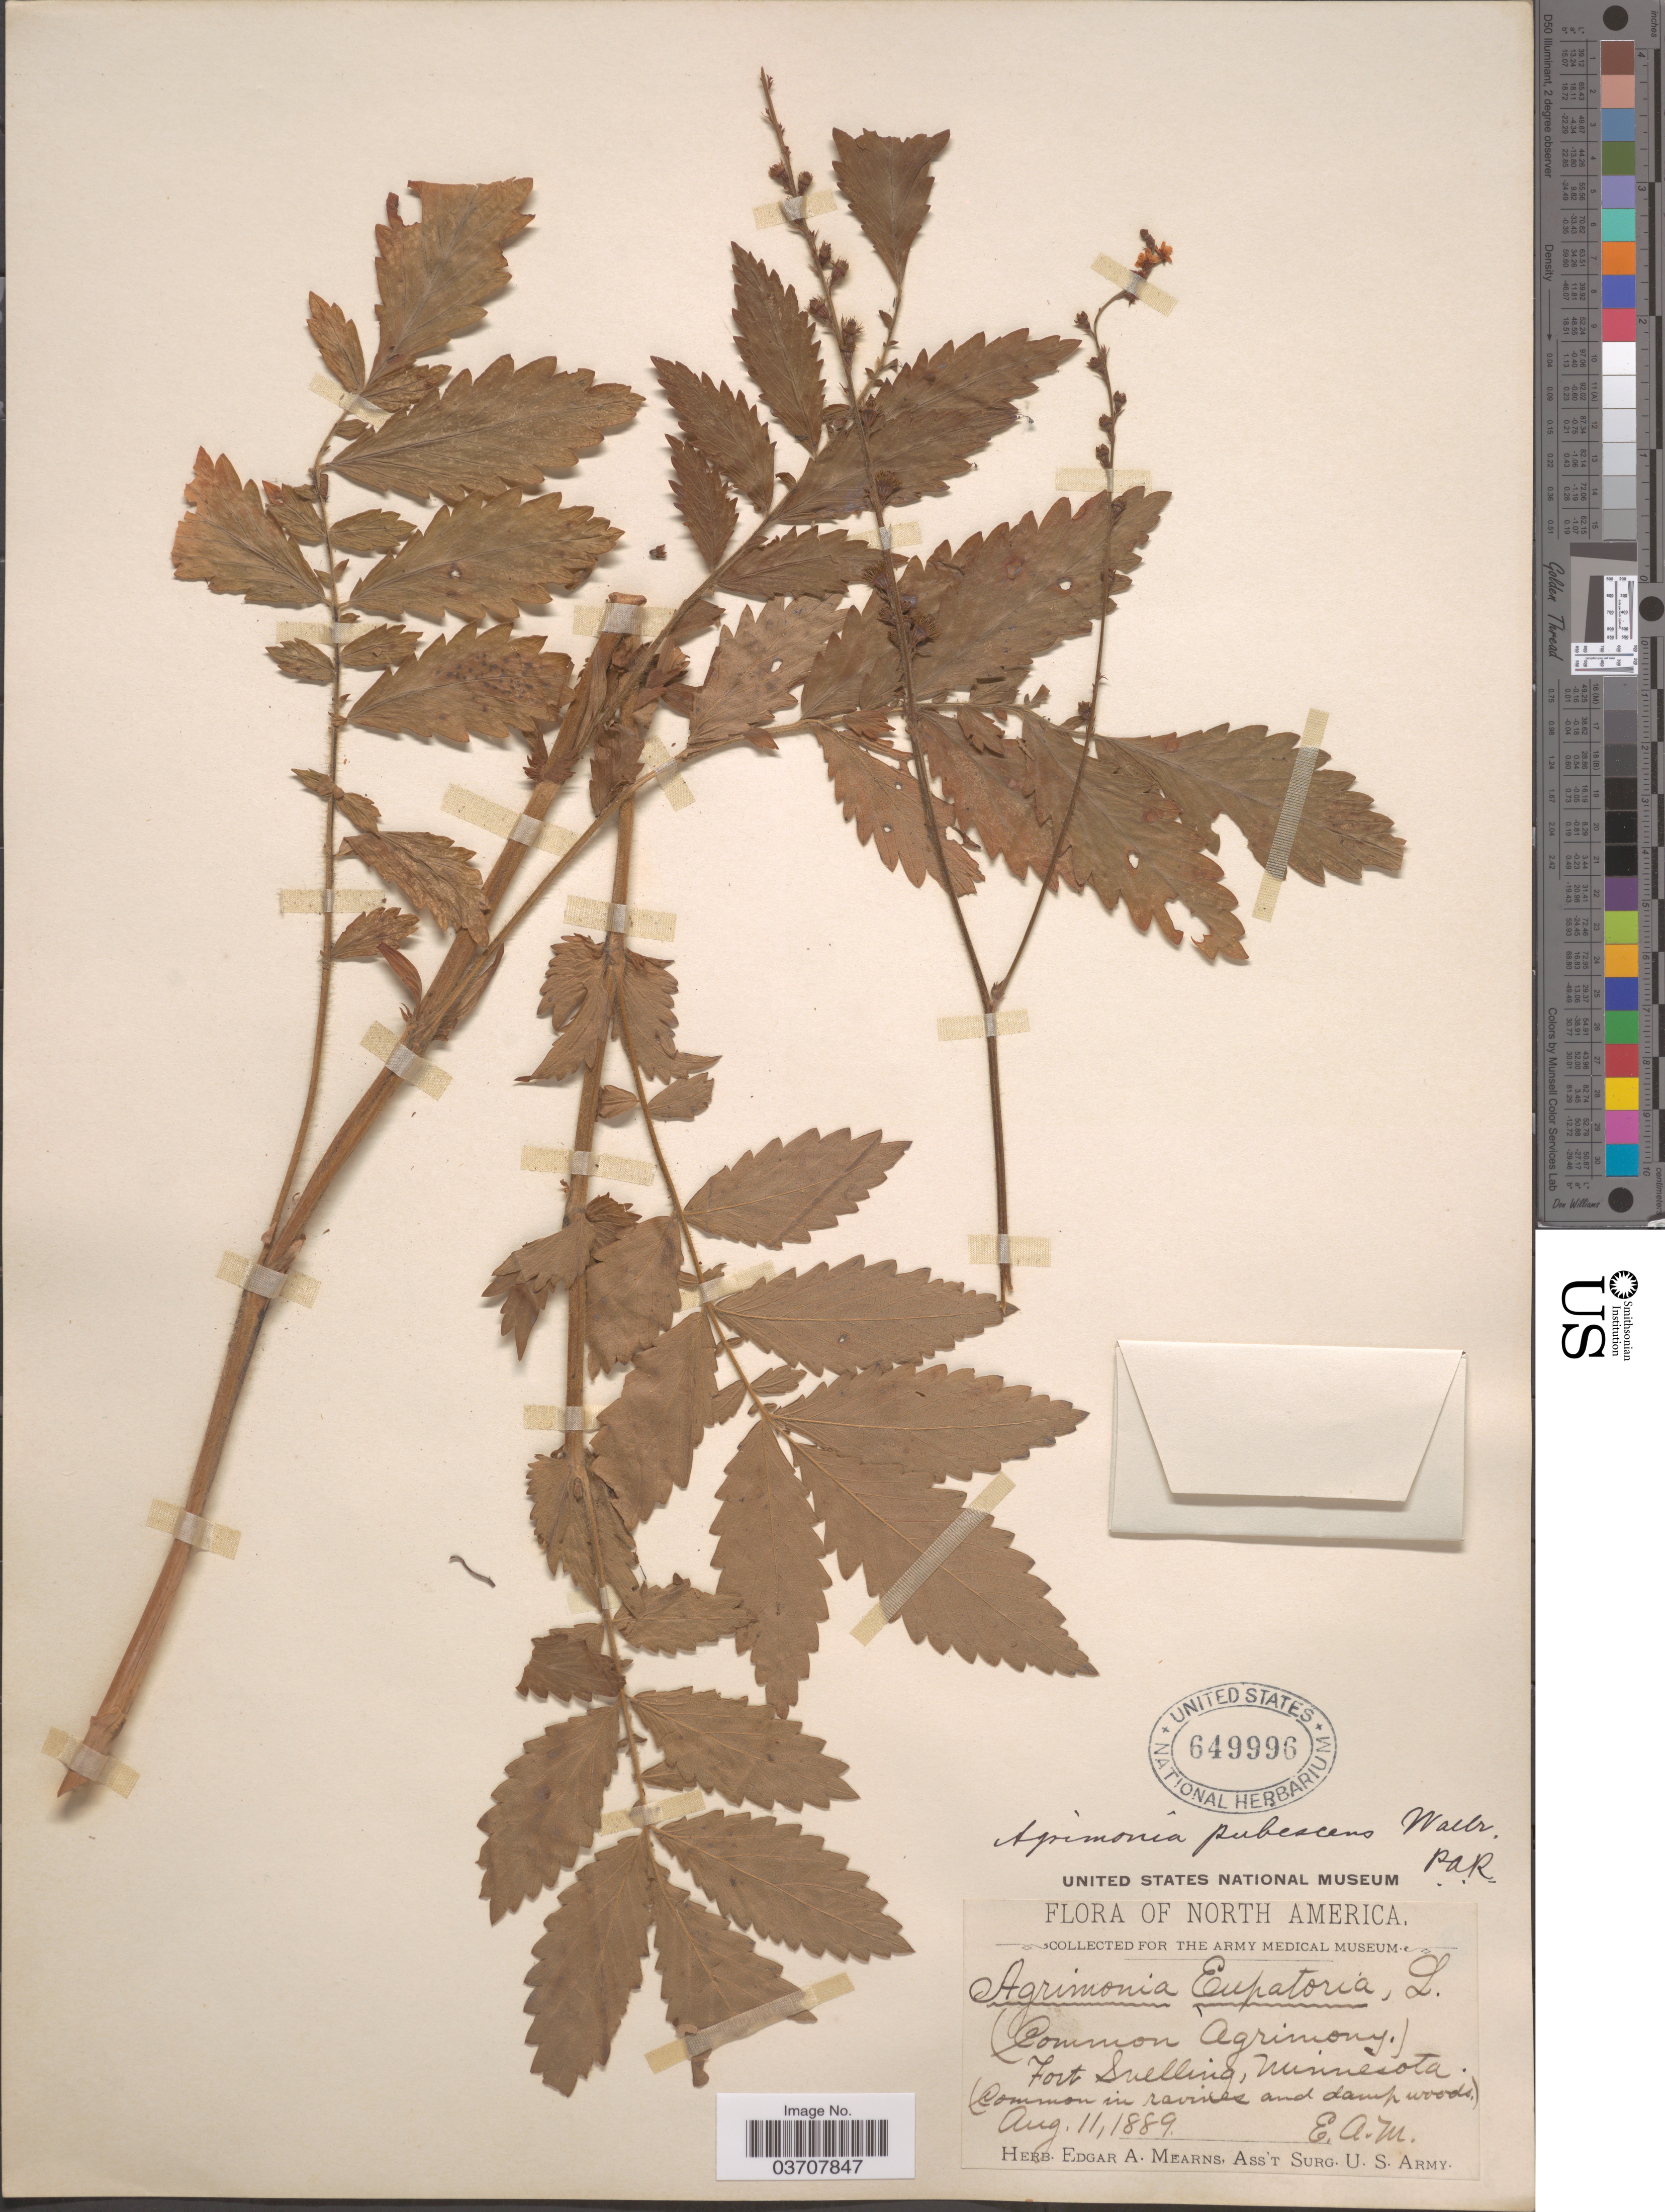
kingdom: Plantae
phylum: Tracheophyta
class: Magnoliopsida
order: Rosales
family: Rosaceae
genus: Agrimonia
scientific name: Agrimonia pubescens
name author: Wallr.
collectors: E. A. Mearns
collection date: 1889-08-11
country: United States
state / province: Minnesota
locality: Fort Snelling.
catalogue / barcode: US 649996